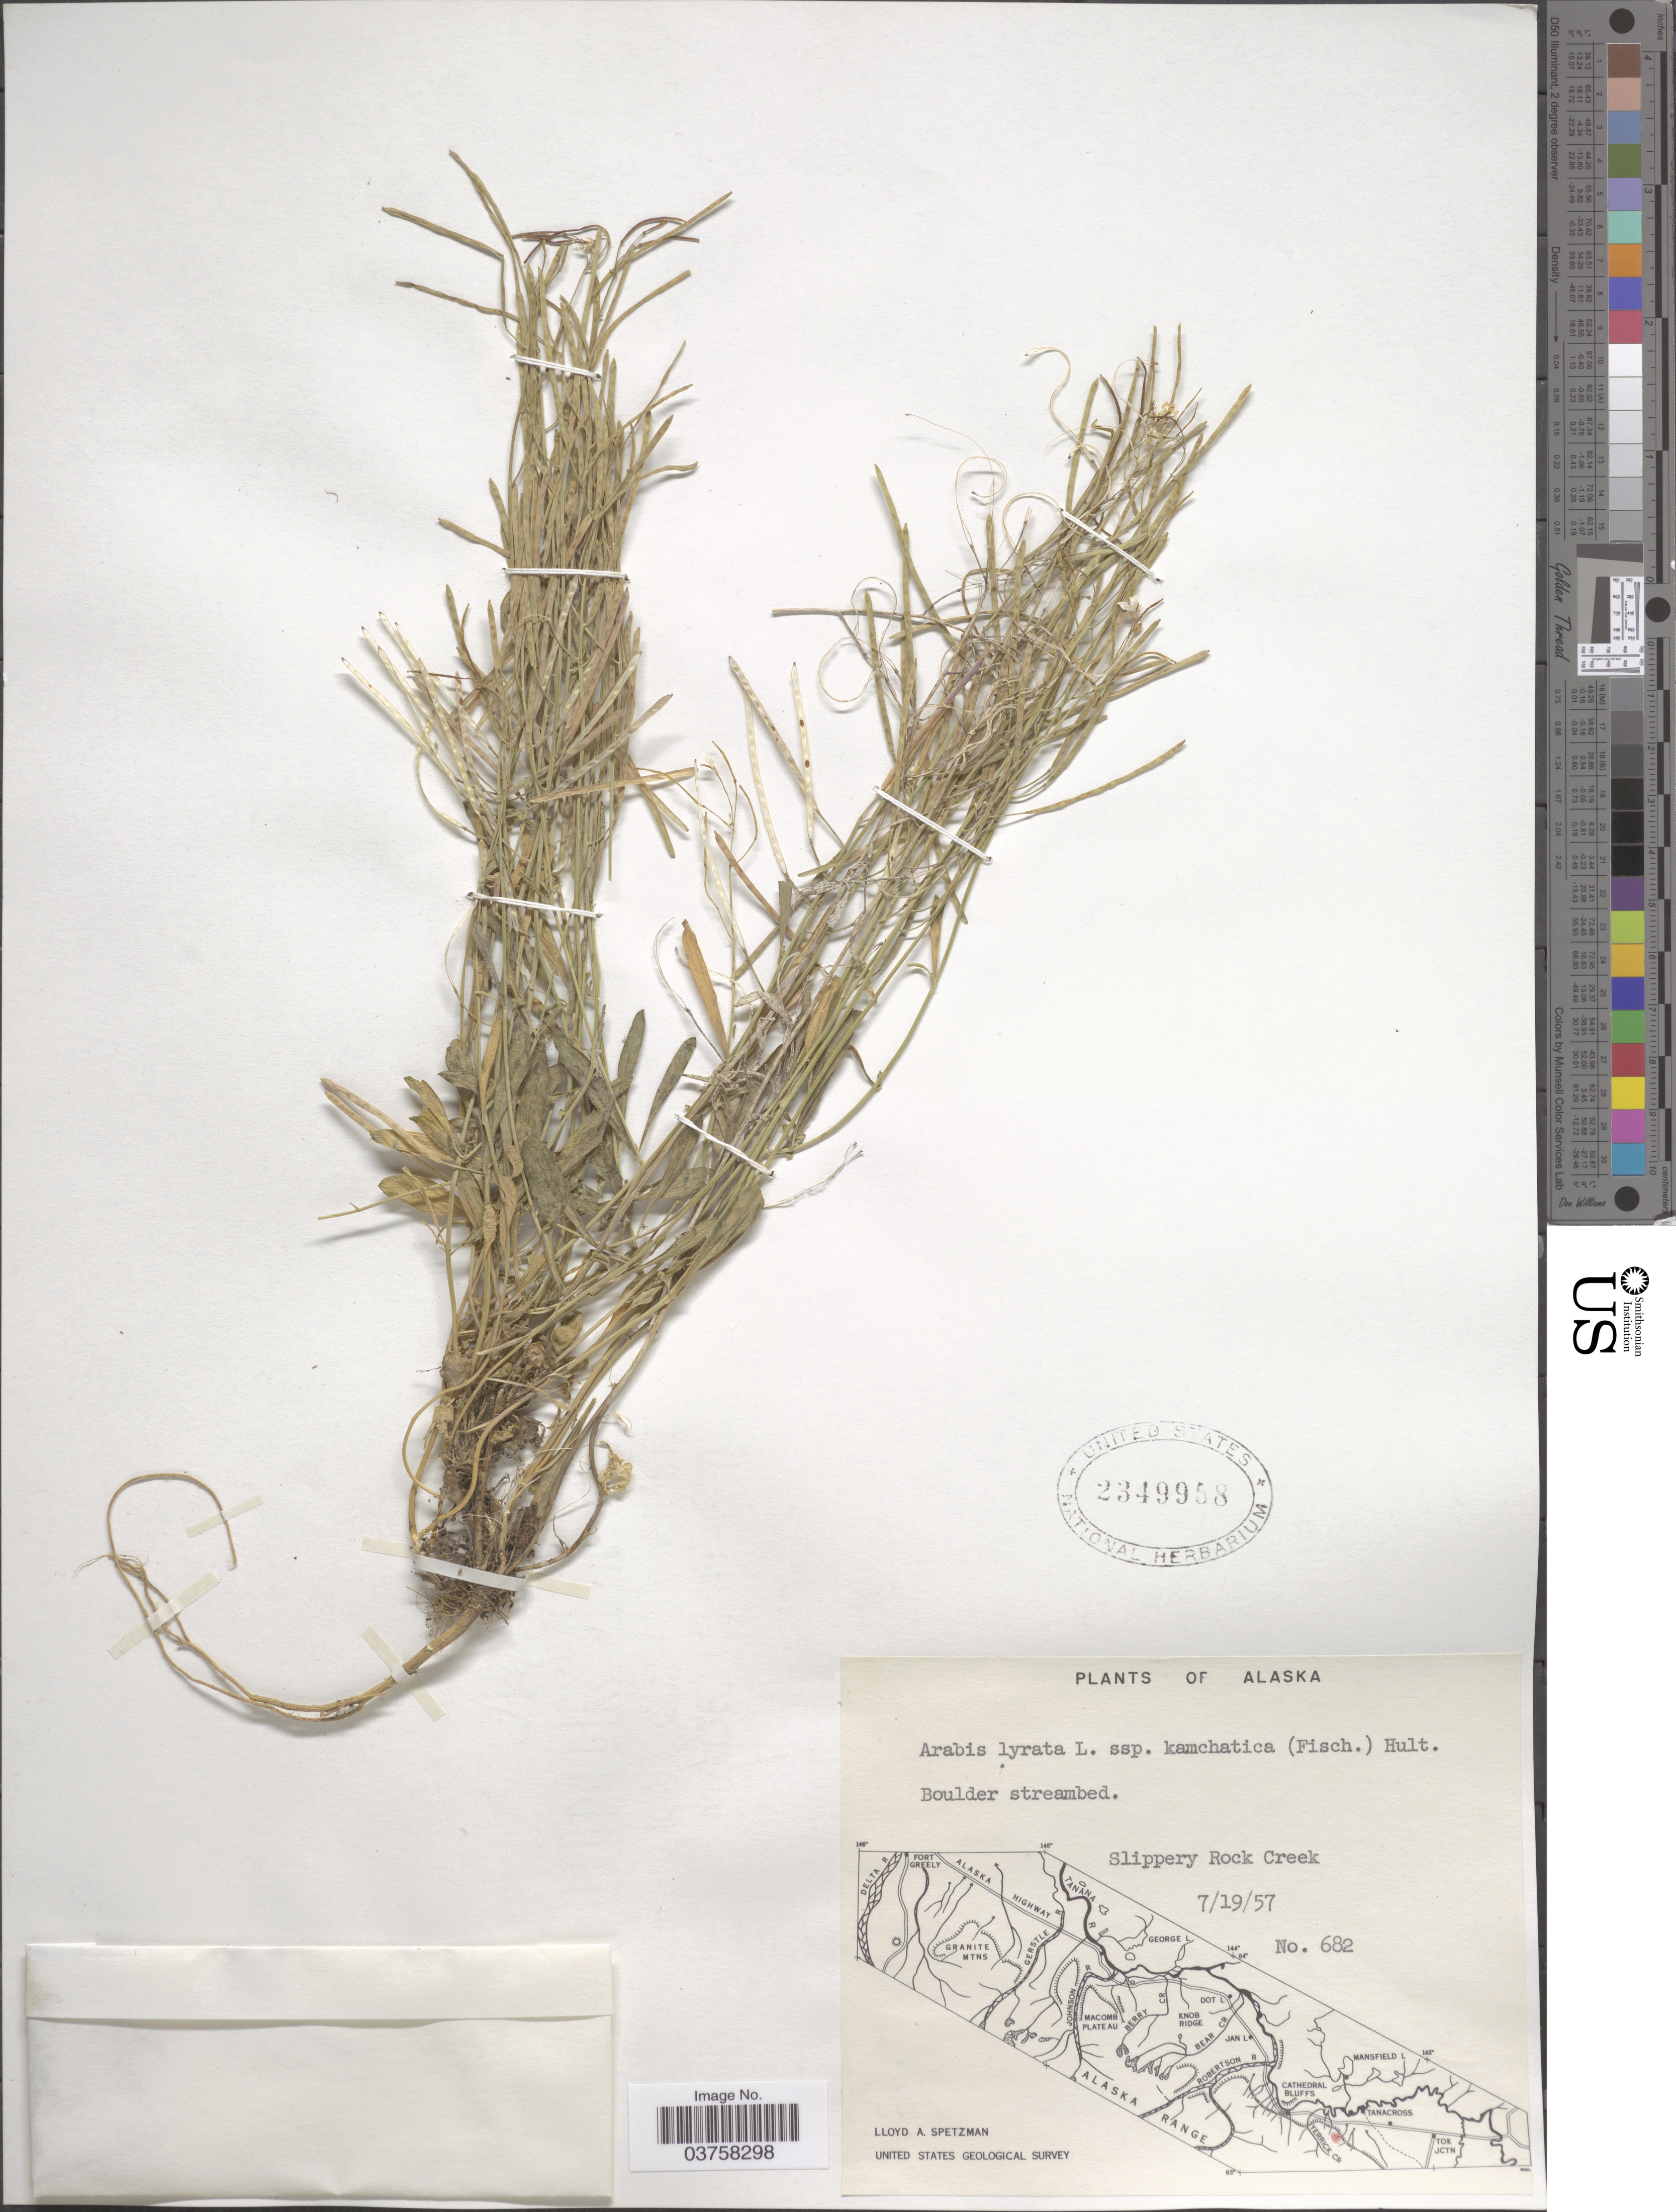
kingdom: Plantae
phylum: Tracheophyta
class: Magnoliopsida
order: Brassicales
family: Brassicaceae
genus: Arabidopsis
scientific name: Arabidopsis lyrata subsp. kamchatica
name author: (Fisch. ex DC.) O'Kane & Al-Shehbaz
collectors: L. Spetzman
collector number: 682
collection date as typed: Transcribed d/m/y: 19/7/57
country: United States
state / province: Alaska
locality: Slippery Rock Creek.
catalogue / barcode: US 2349958